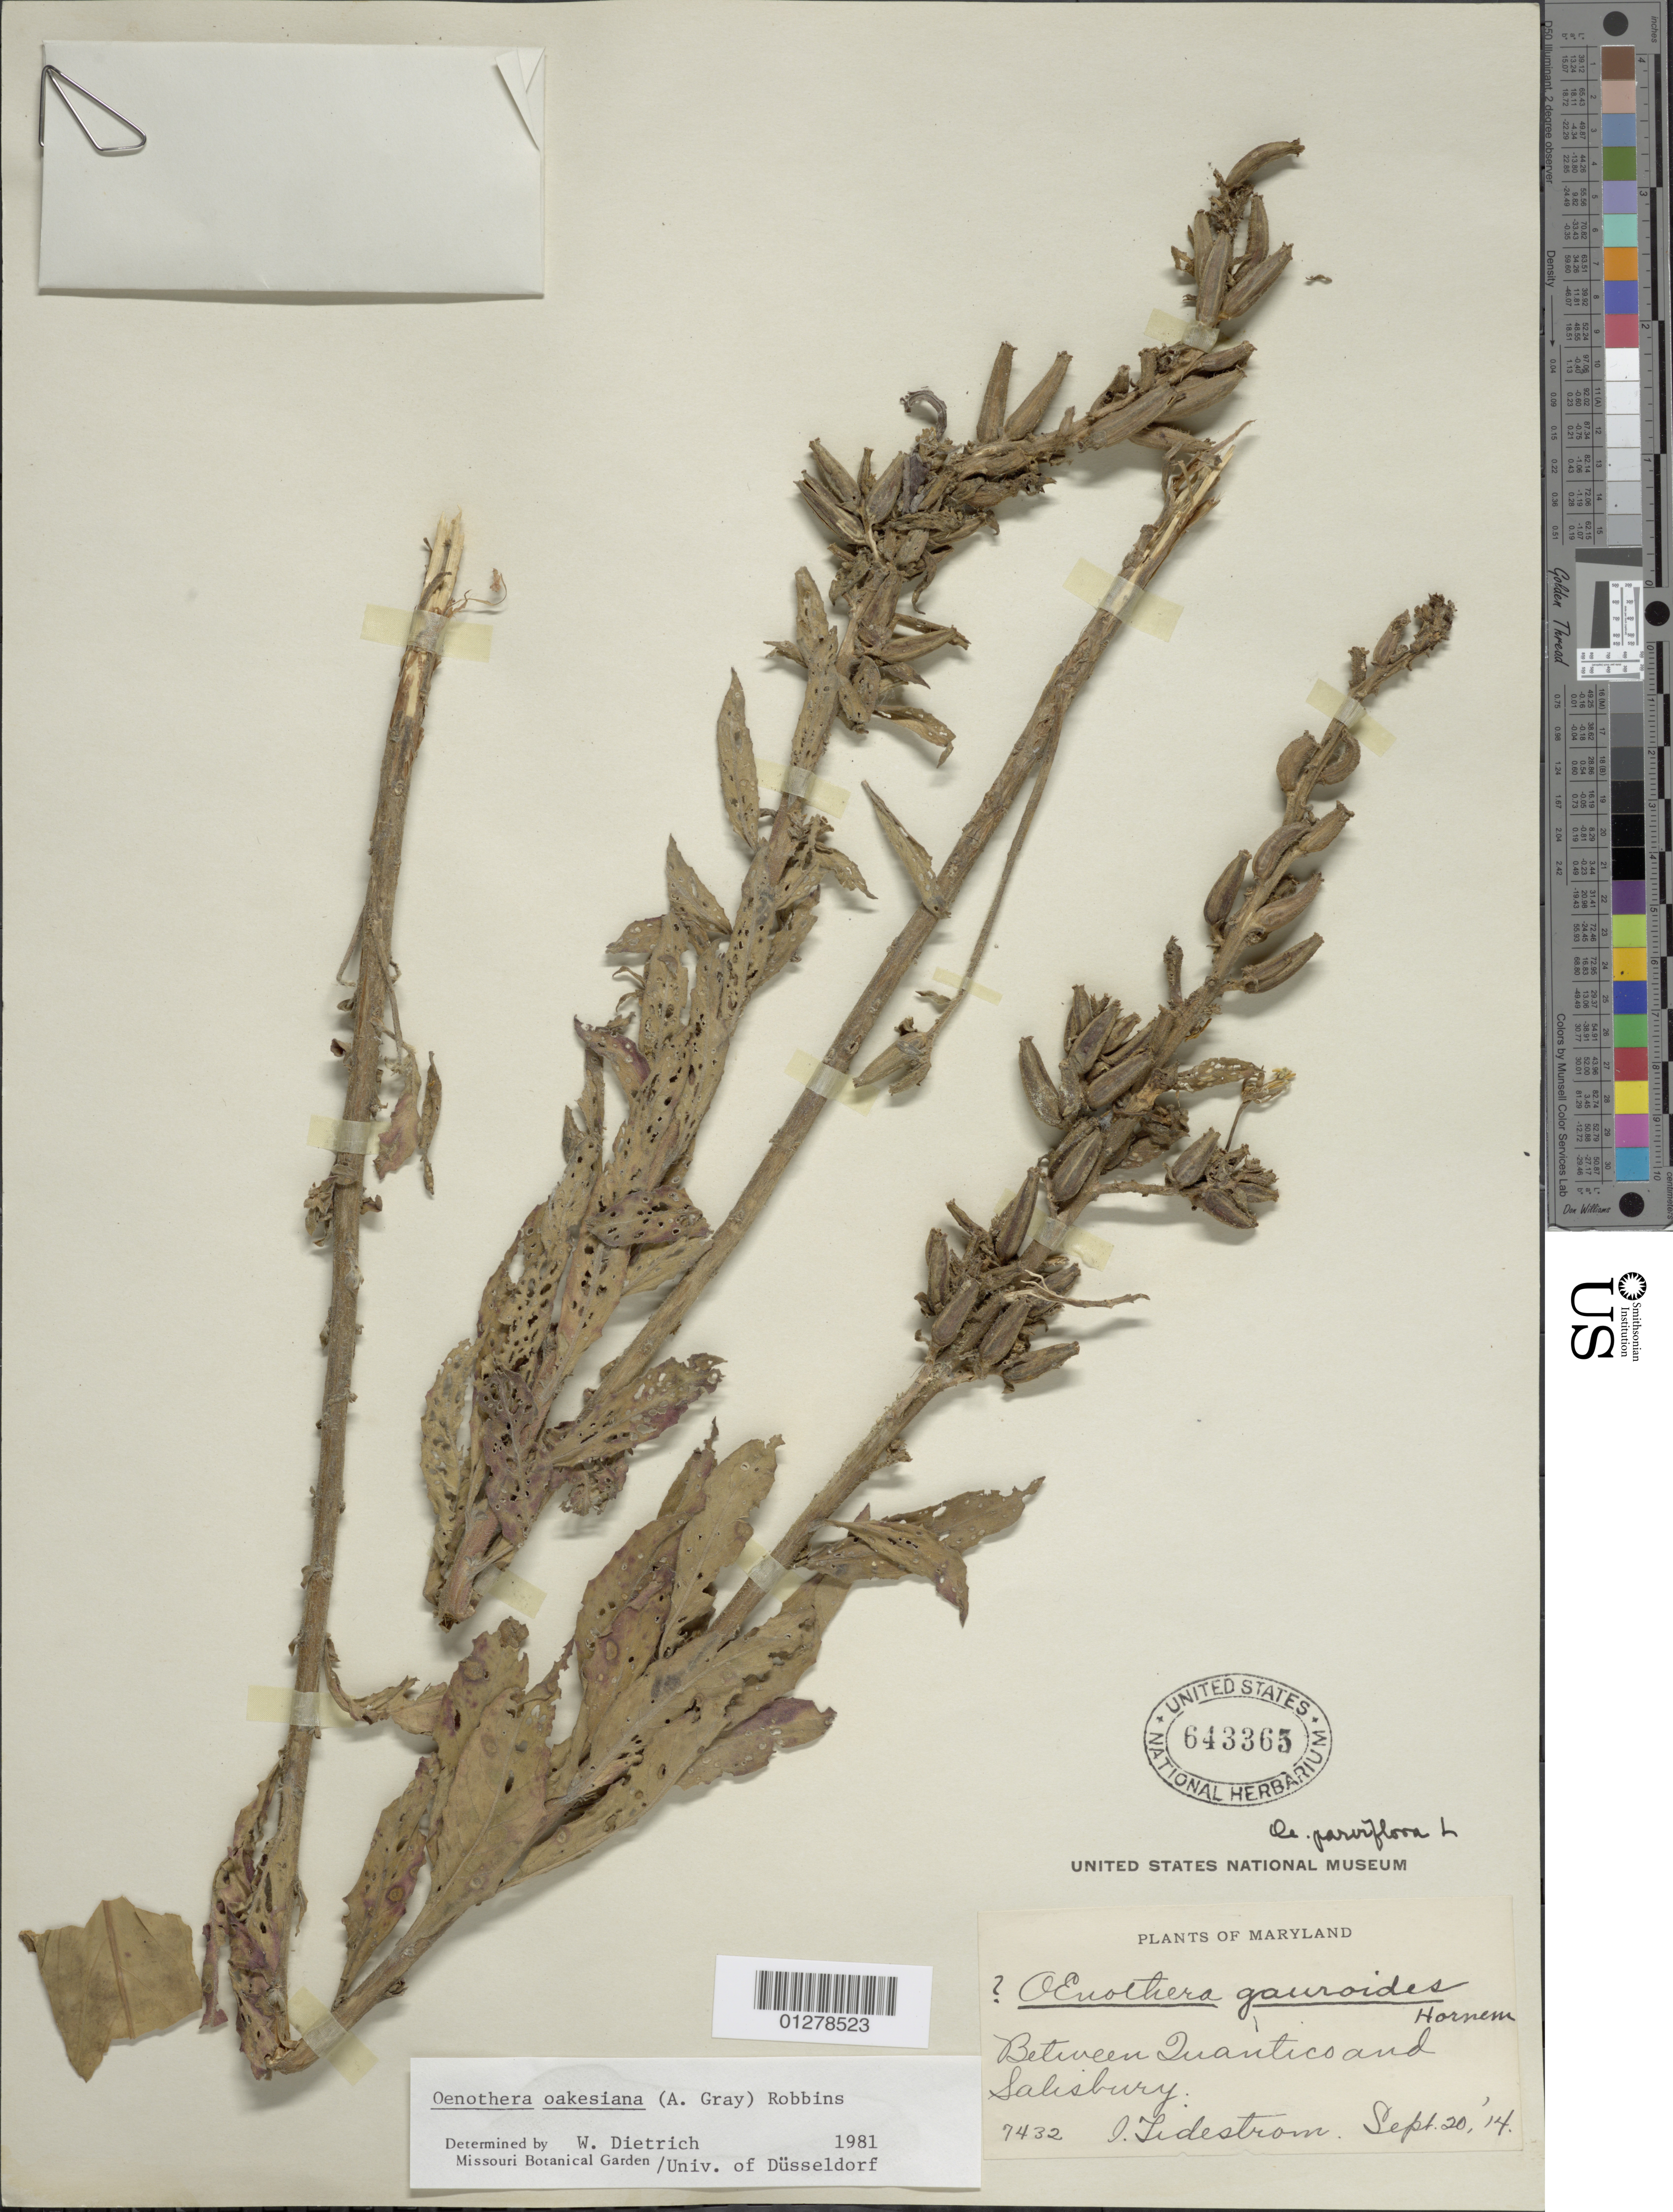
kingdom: Plantae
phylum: Tracheophyta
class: Magnoliopsida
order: Myrtales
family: Onagraceae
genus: Oenothera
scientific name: Oenothera oakesiana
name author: (A. Gray) J.W. Robbins ex S. Watson & J.M. Coult.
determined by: Dietrich, W.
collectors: I. F. Tidestrom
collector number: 7432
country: United States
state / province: Maryland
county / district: Wicomico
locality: Between Quantico and Salisbury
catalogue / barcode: US 643365